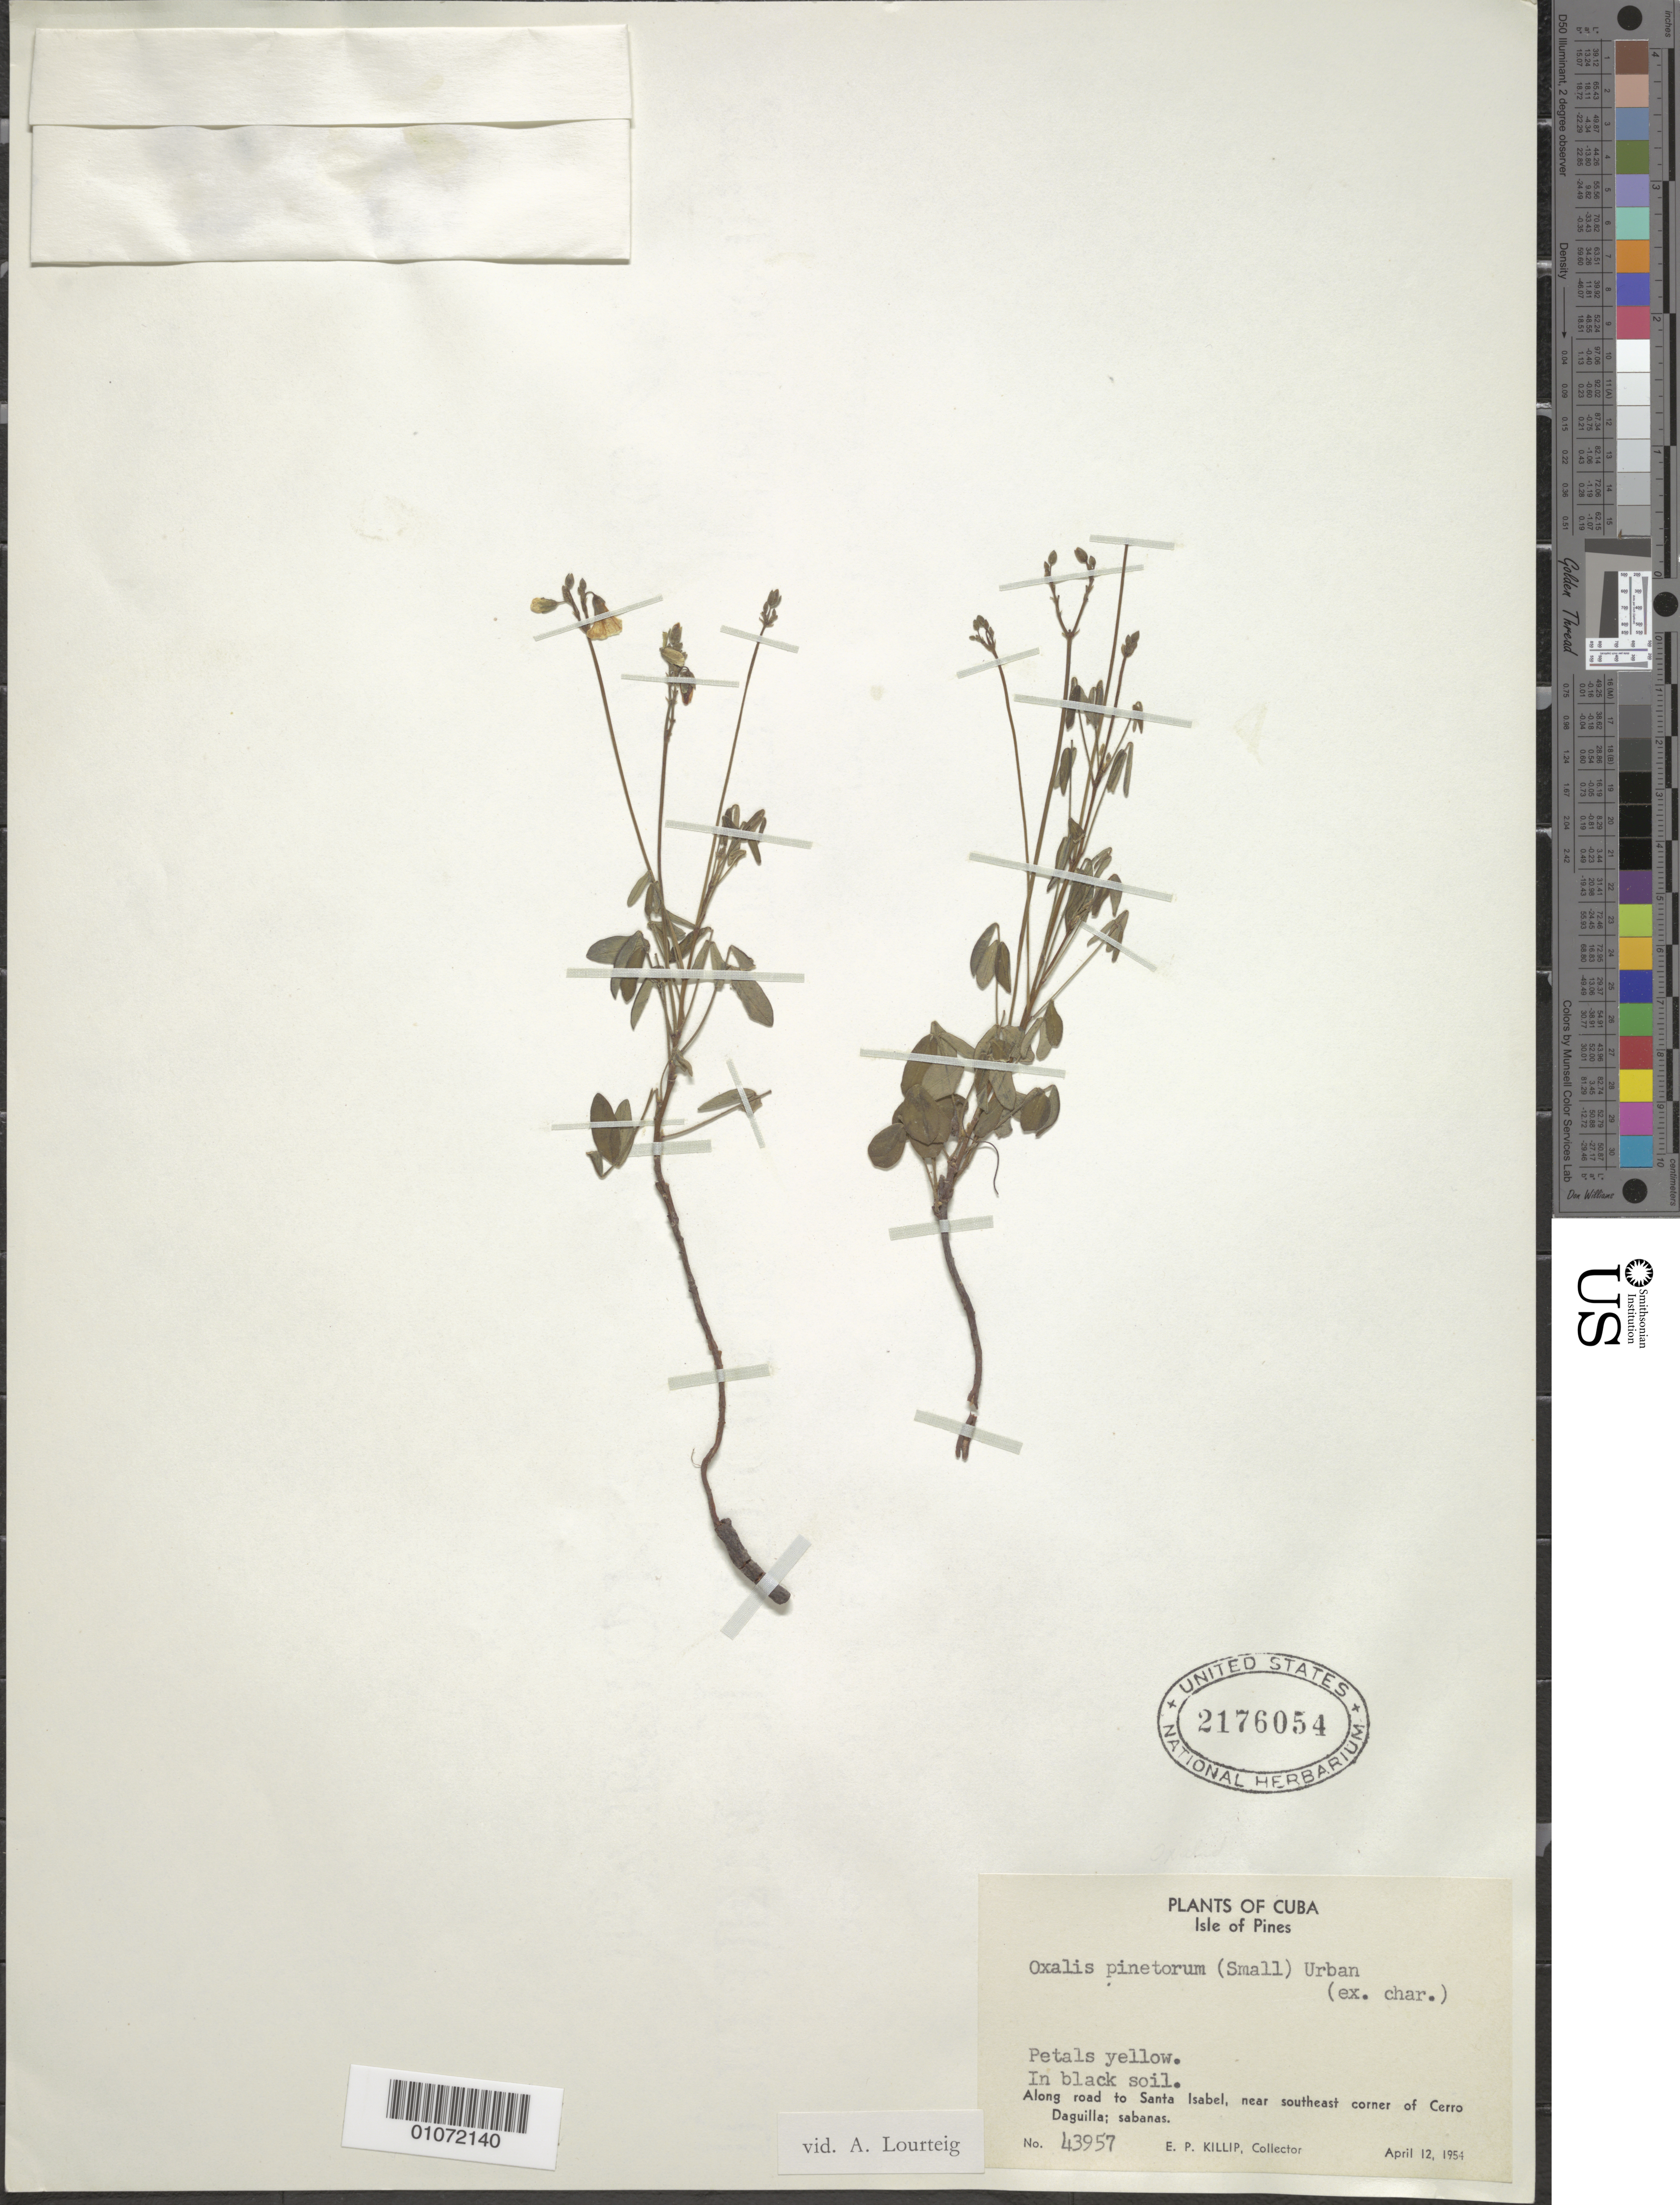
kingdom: Plantae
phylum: Tracheophyta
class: Magnoliopsida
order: Oxalidales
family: Oxalidaceae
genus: Oxalis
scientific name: Oxalis pinetorum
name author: (Small) Urb.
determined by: Lourteig, A.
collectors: E. P. Killip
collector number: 43957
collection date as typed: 12 Apr 1954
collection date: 1954-04-12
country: Cuba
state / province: Isla de La Juventud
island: Isla de la Juventud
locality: Isle of Pines, Along road to Santa Isabel, near southeast corner of Cerro Daguilla; sabanas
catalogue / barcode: US 2176054